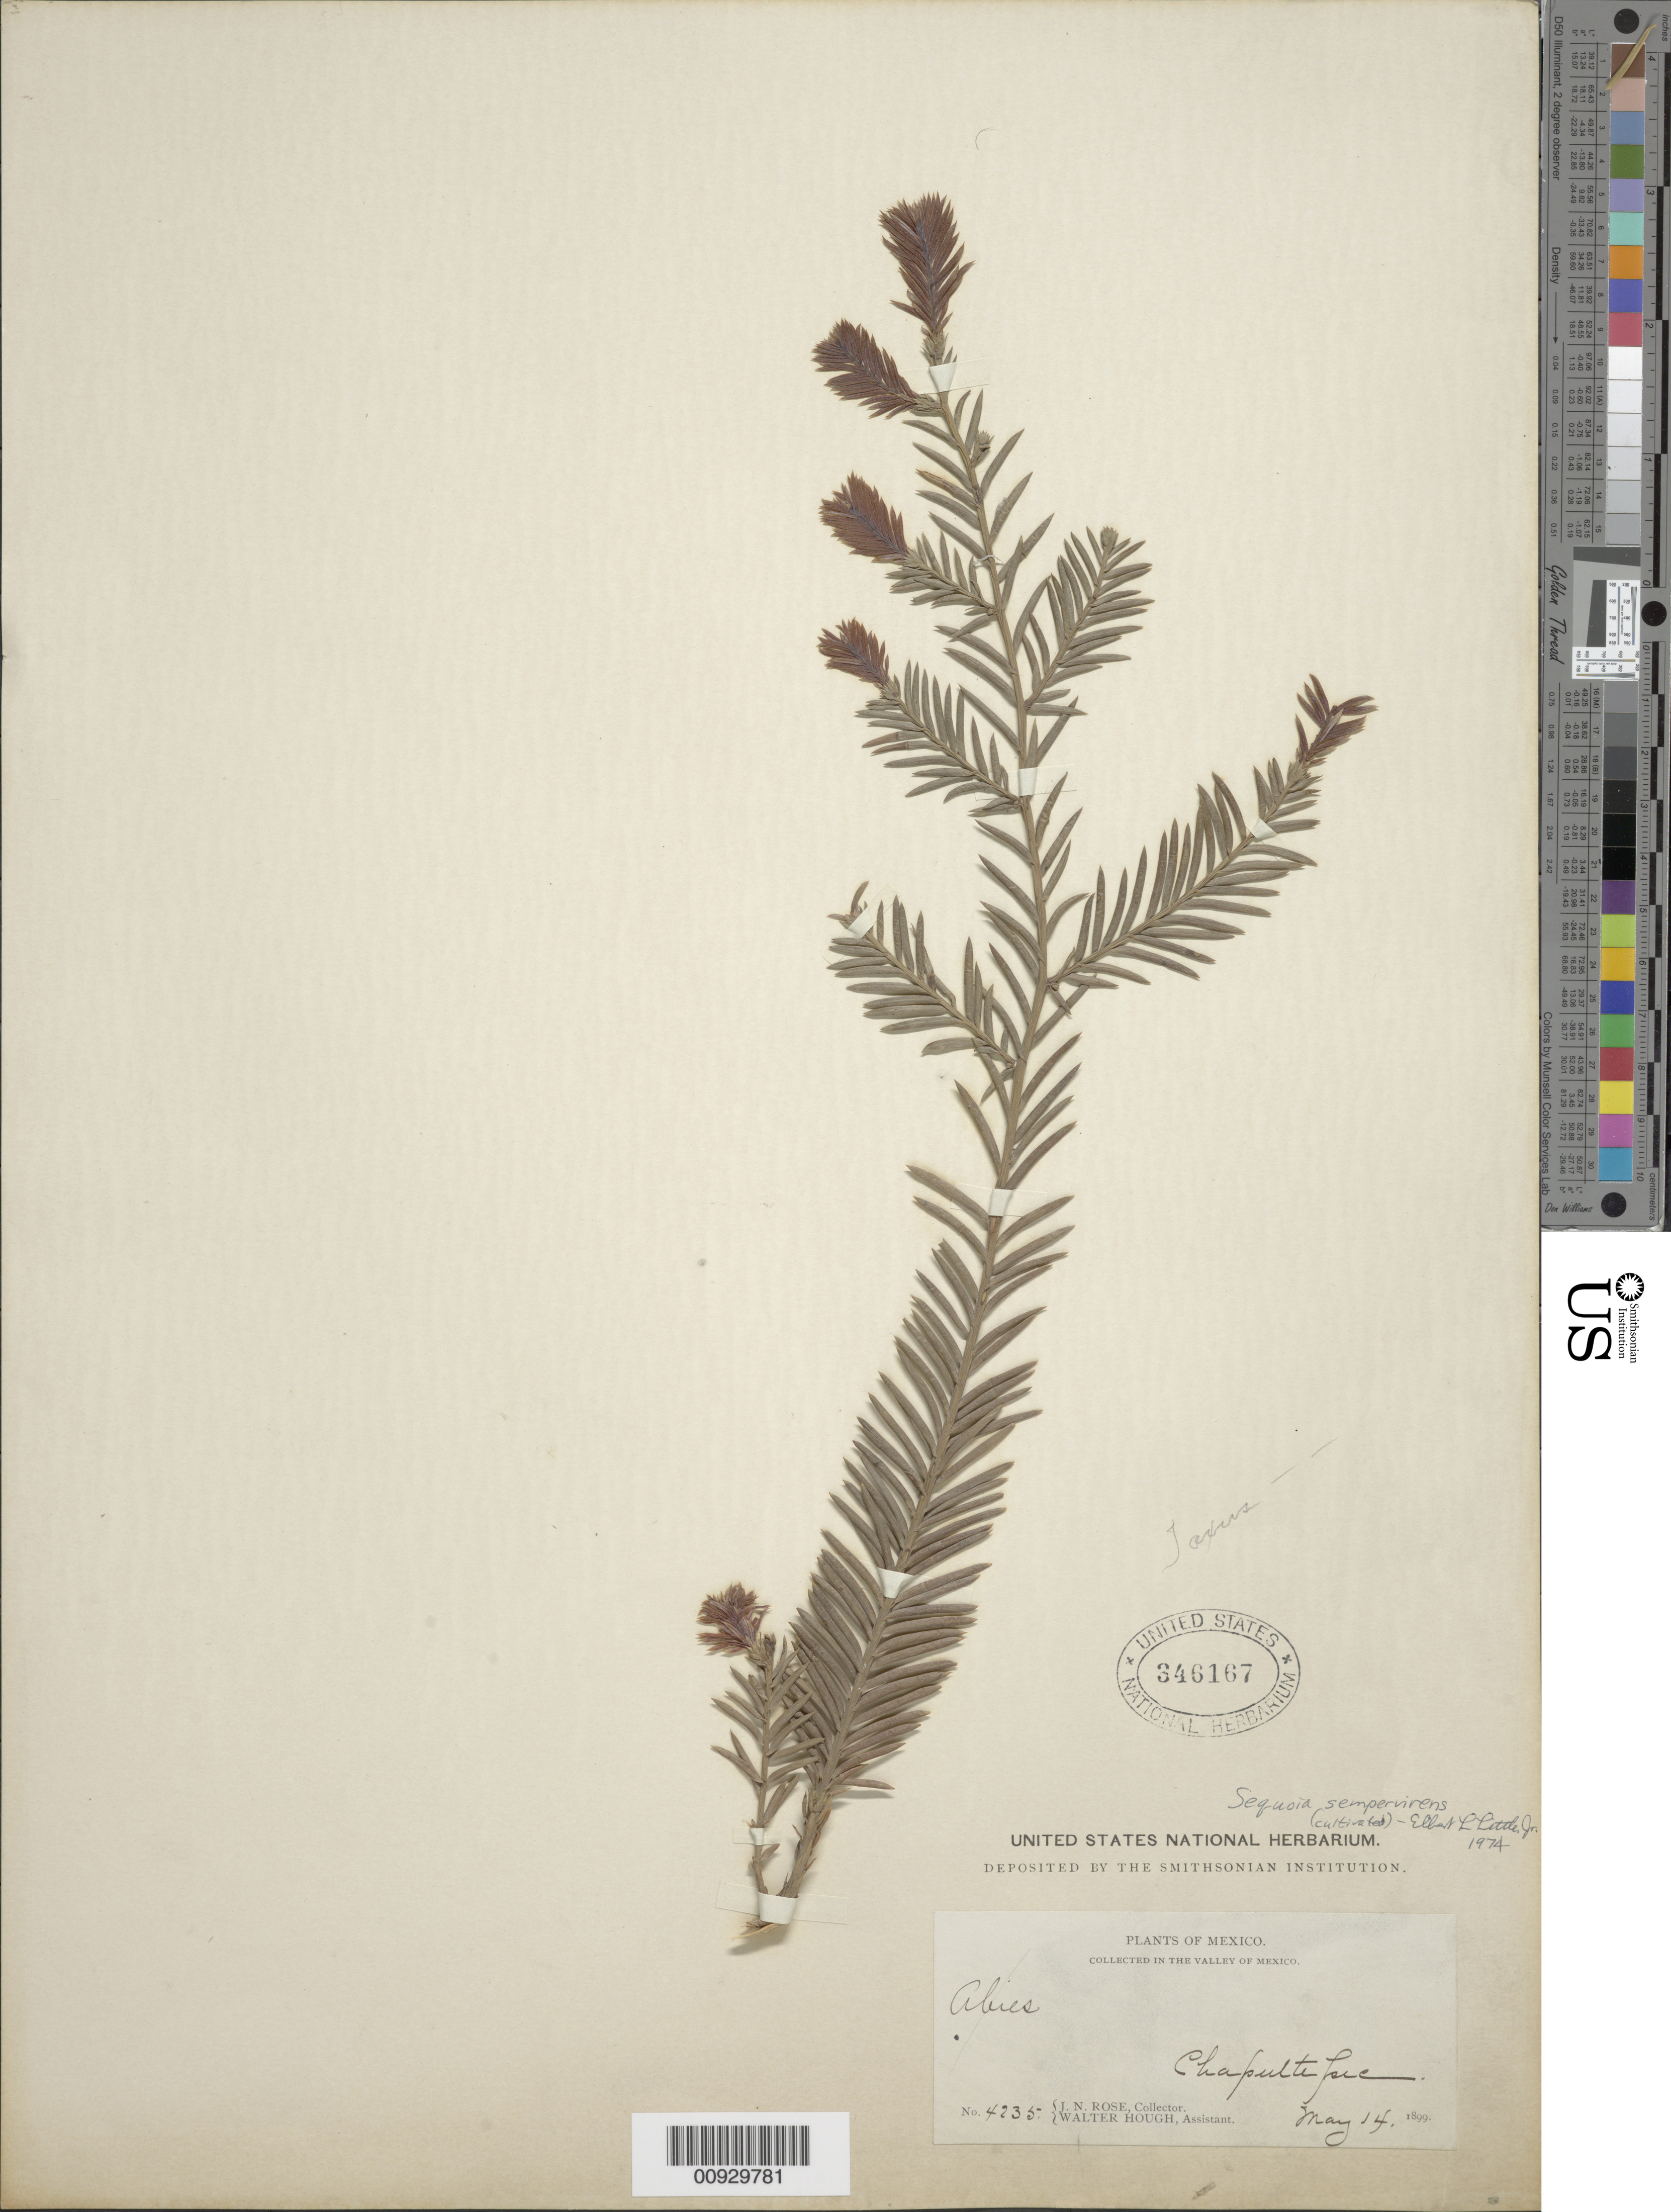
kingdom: Plantae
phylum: Tracheophyta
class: Pinopsida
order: Pinales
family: Cupressaceae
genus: Sequoia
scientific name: Sequoia sempervirens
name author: (D. Don) Endl.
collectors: J. N. Rose & W. Hough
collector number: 4235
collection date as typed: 14 May 1899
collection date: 1899-05-14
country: Mexico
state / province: Distrito Federal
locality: Chapultepec in the Valley of Mexico.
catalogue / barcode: US 346167